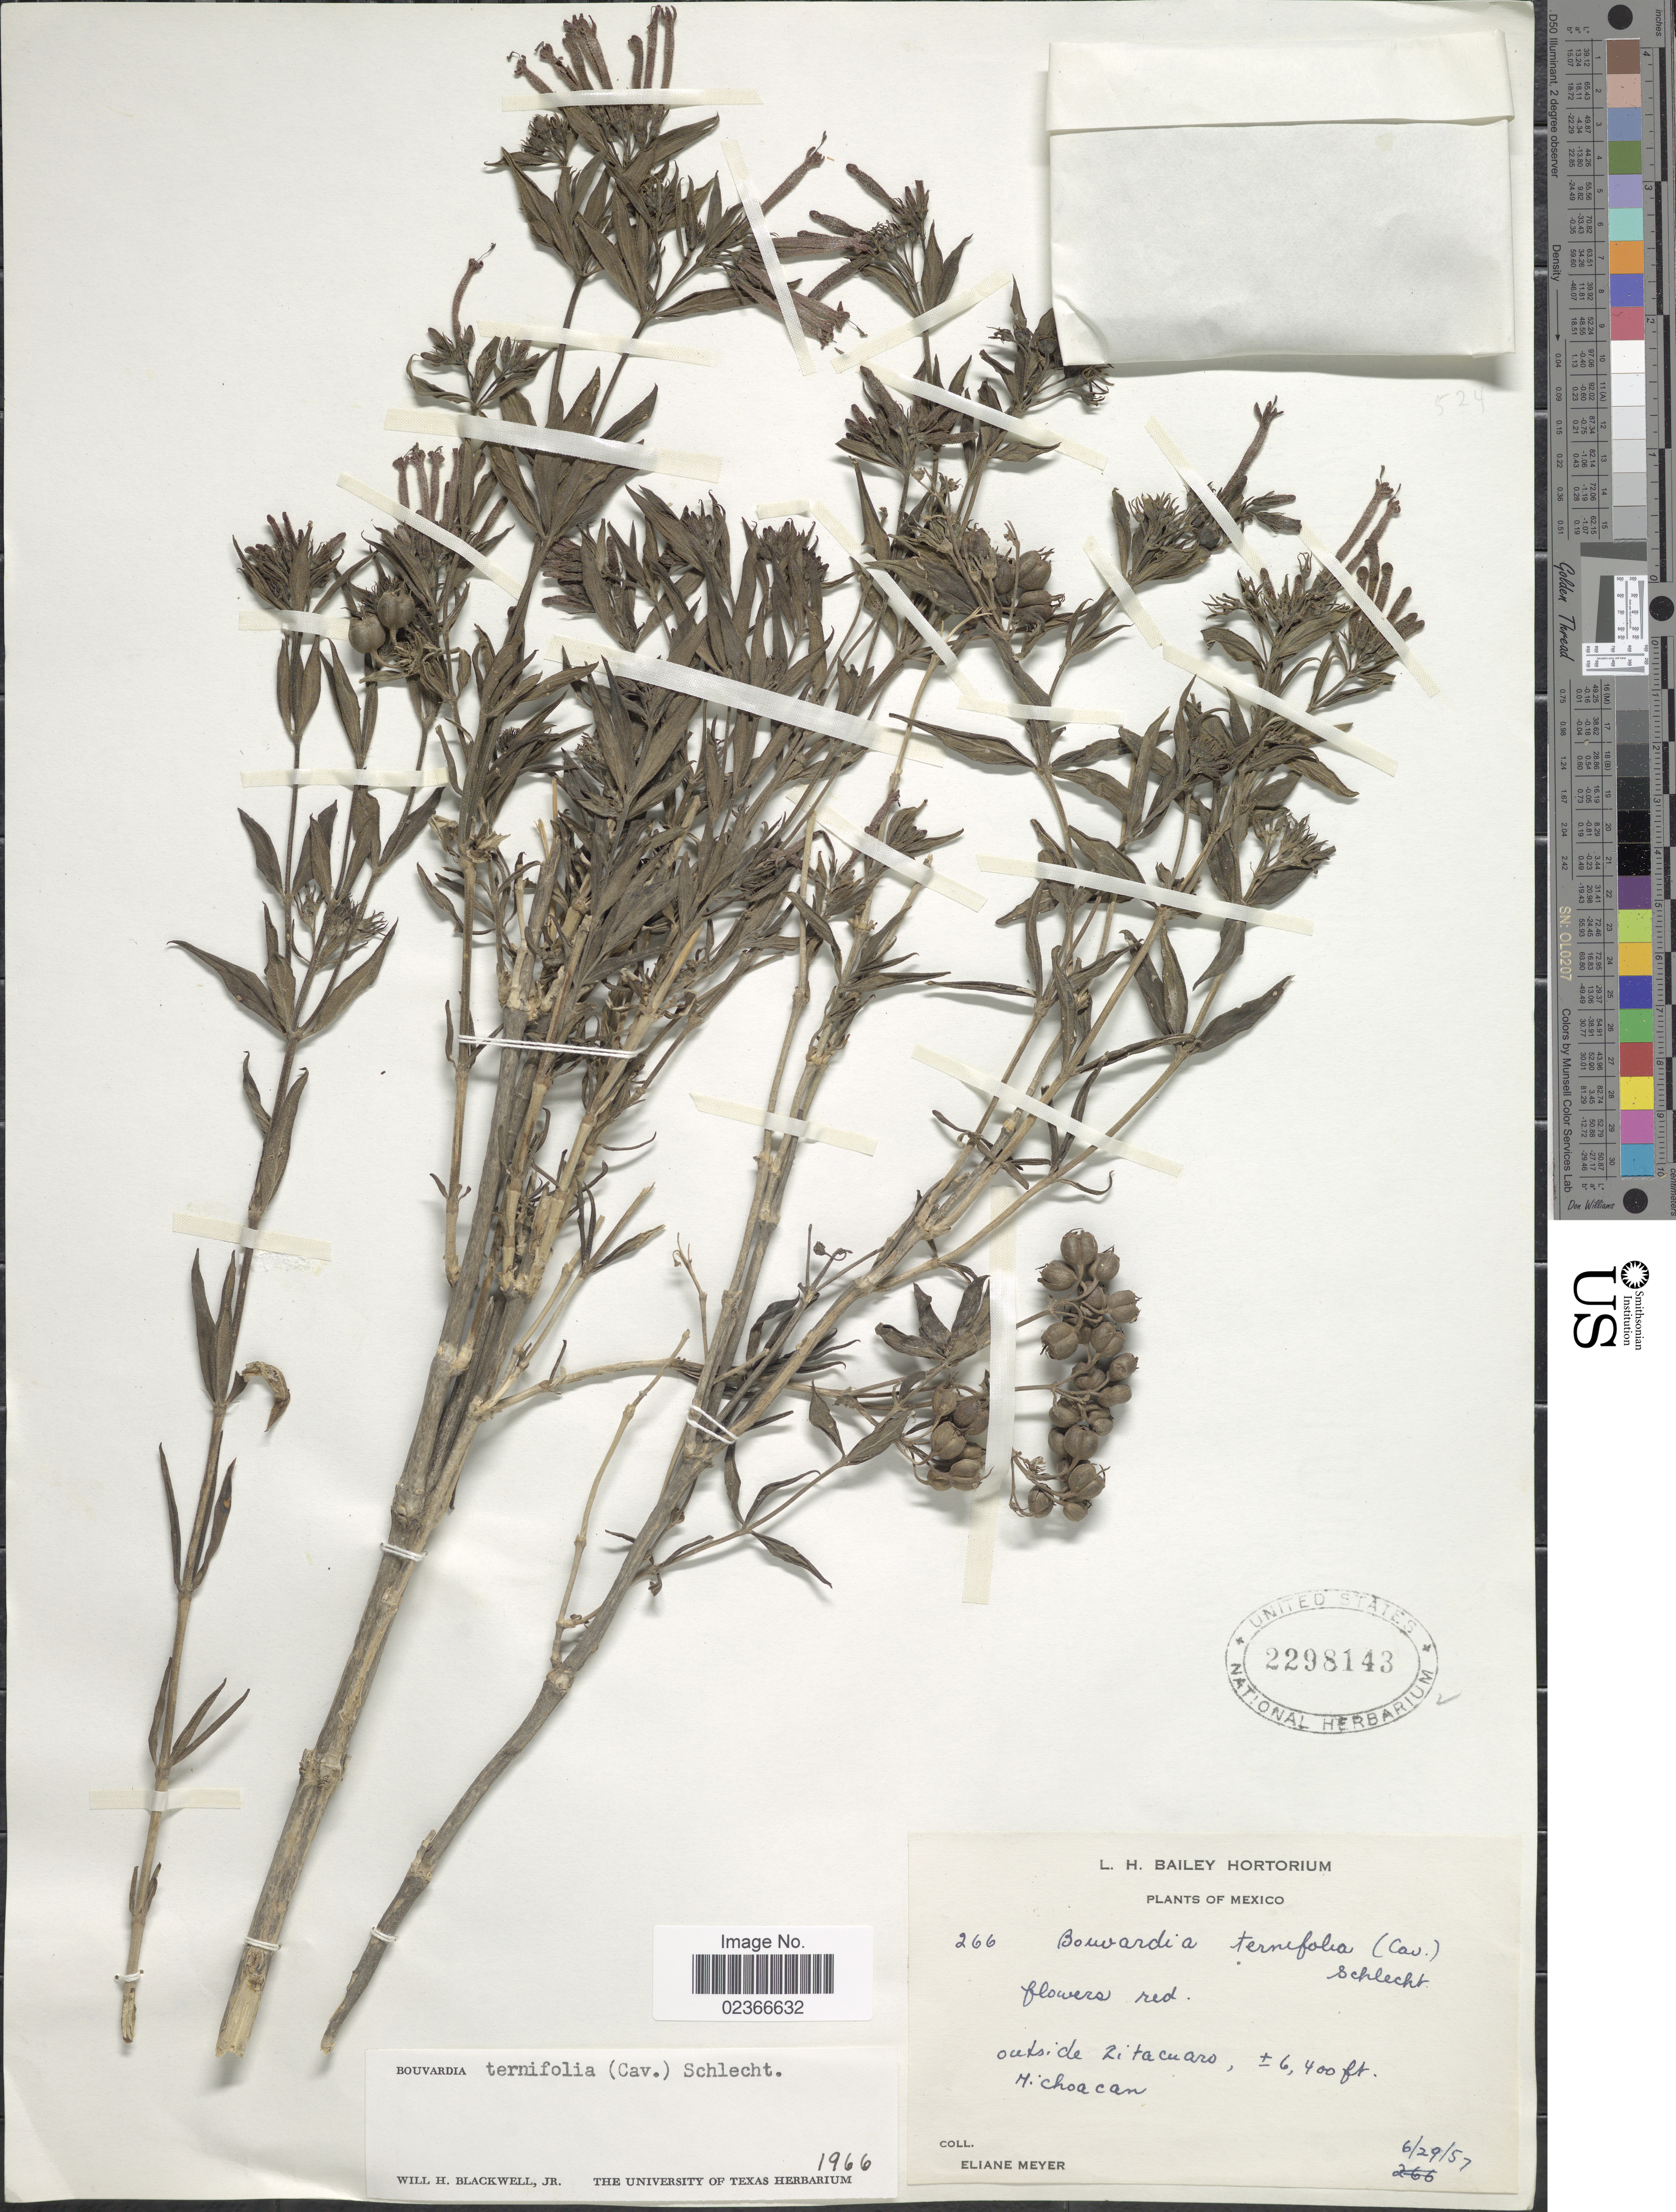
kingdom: Plantae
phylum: Tracheophyta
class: Magnoliopsida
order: Gentianales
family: Rubiaceae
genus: Bouvardia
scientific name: Bouvardia ternifolia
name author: (Cav.) Schltdl.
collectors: E. Meyer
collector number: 266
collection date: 1957-06-29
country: Mexico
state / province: Michoacán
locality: Outside Zitacuaro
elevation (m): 1951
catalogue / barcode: US 2298143